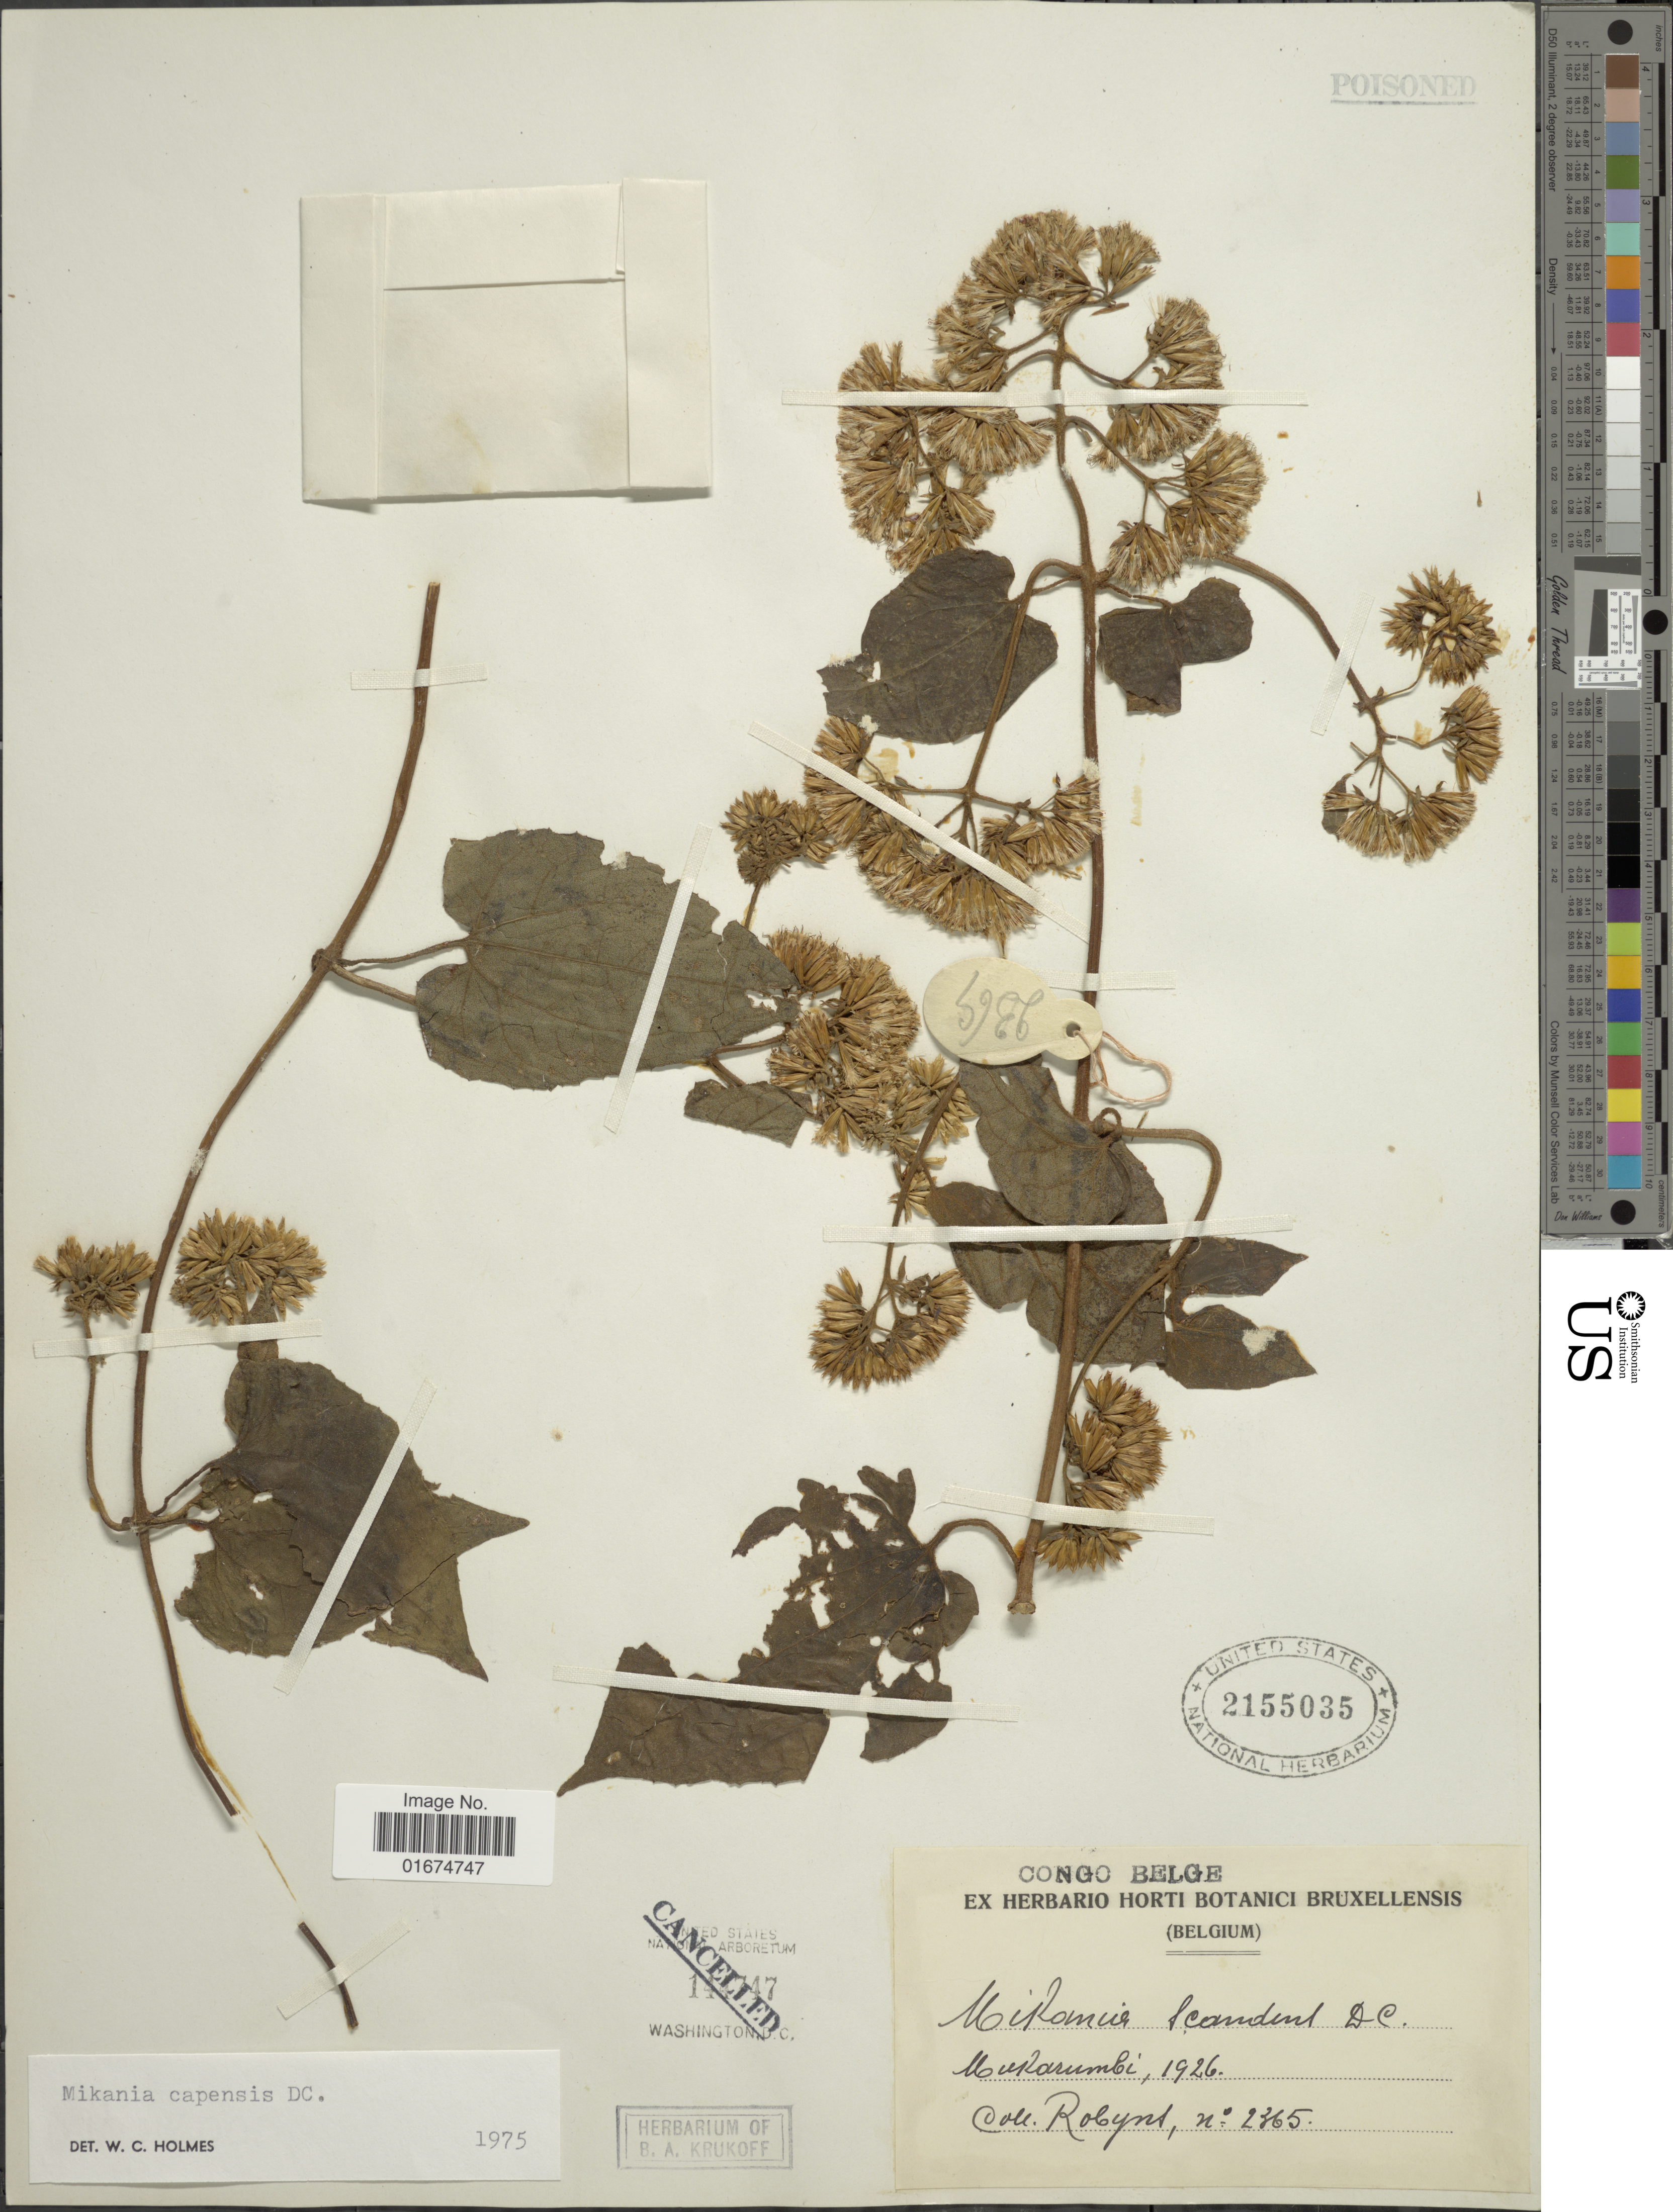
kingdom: Plantae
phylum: Tracheophyta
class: Magnoliopsida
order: Asterales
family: Asteraceae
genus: Mikania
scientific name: Mikania capensis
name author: DC.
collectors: -. Robyns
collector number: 2365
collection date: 1926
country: Congo, Democratic Republic of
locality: Congo Belge, Mukarumbi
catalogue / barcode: US 2155035